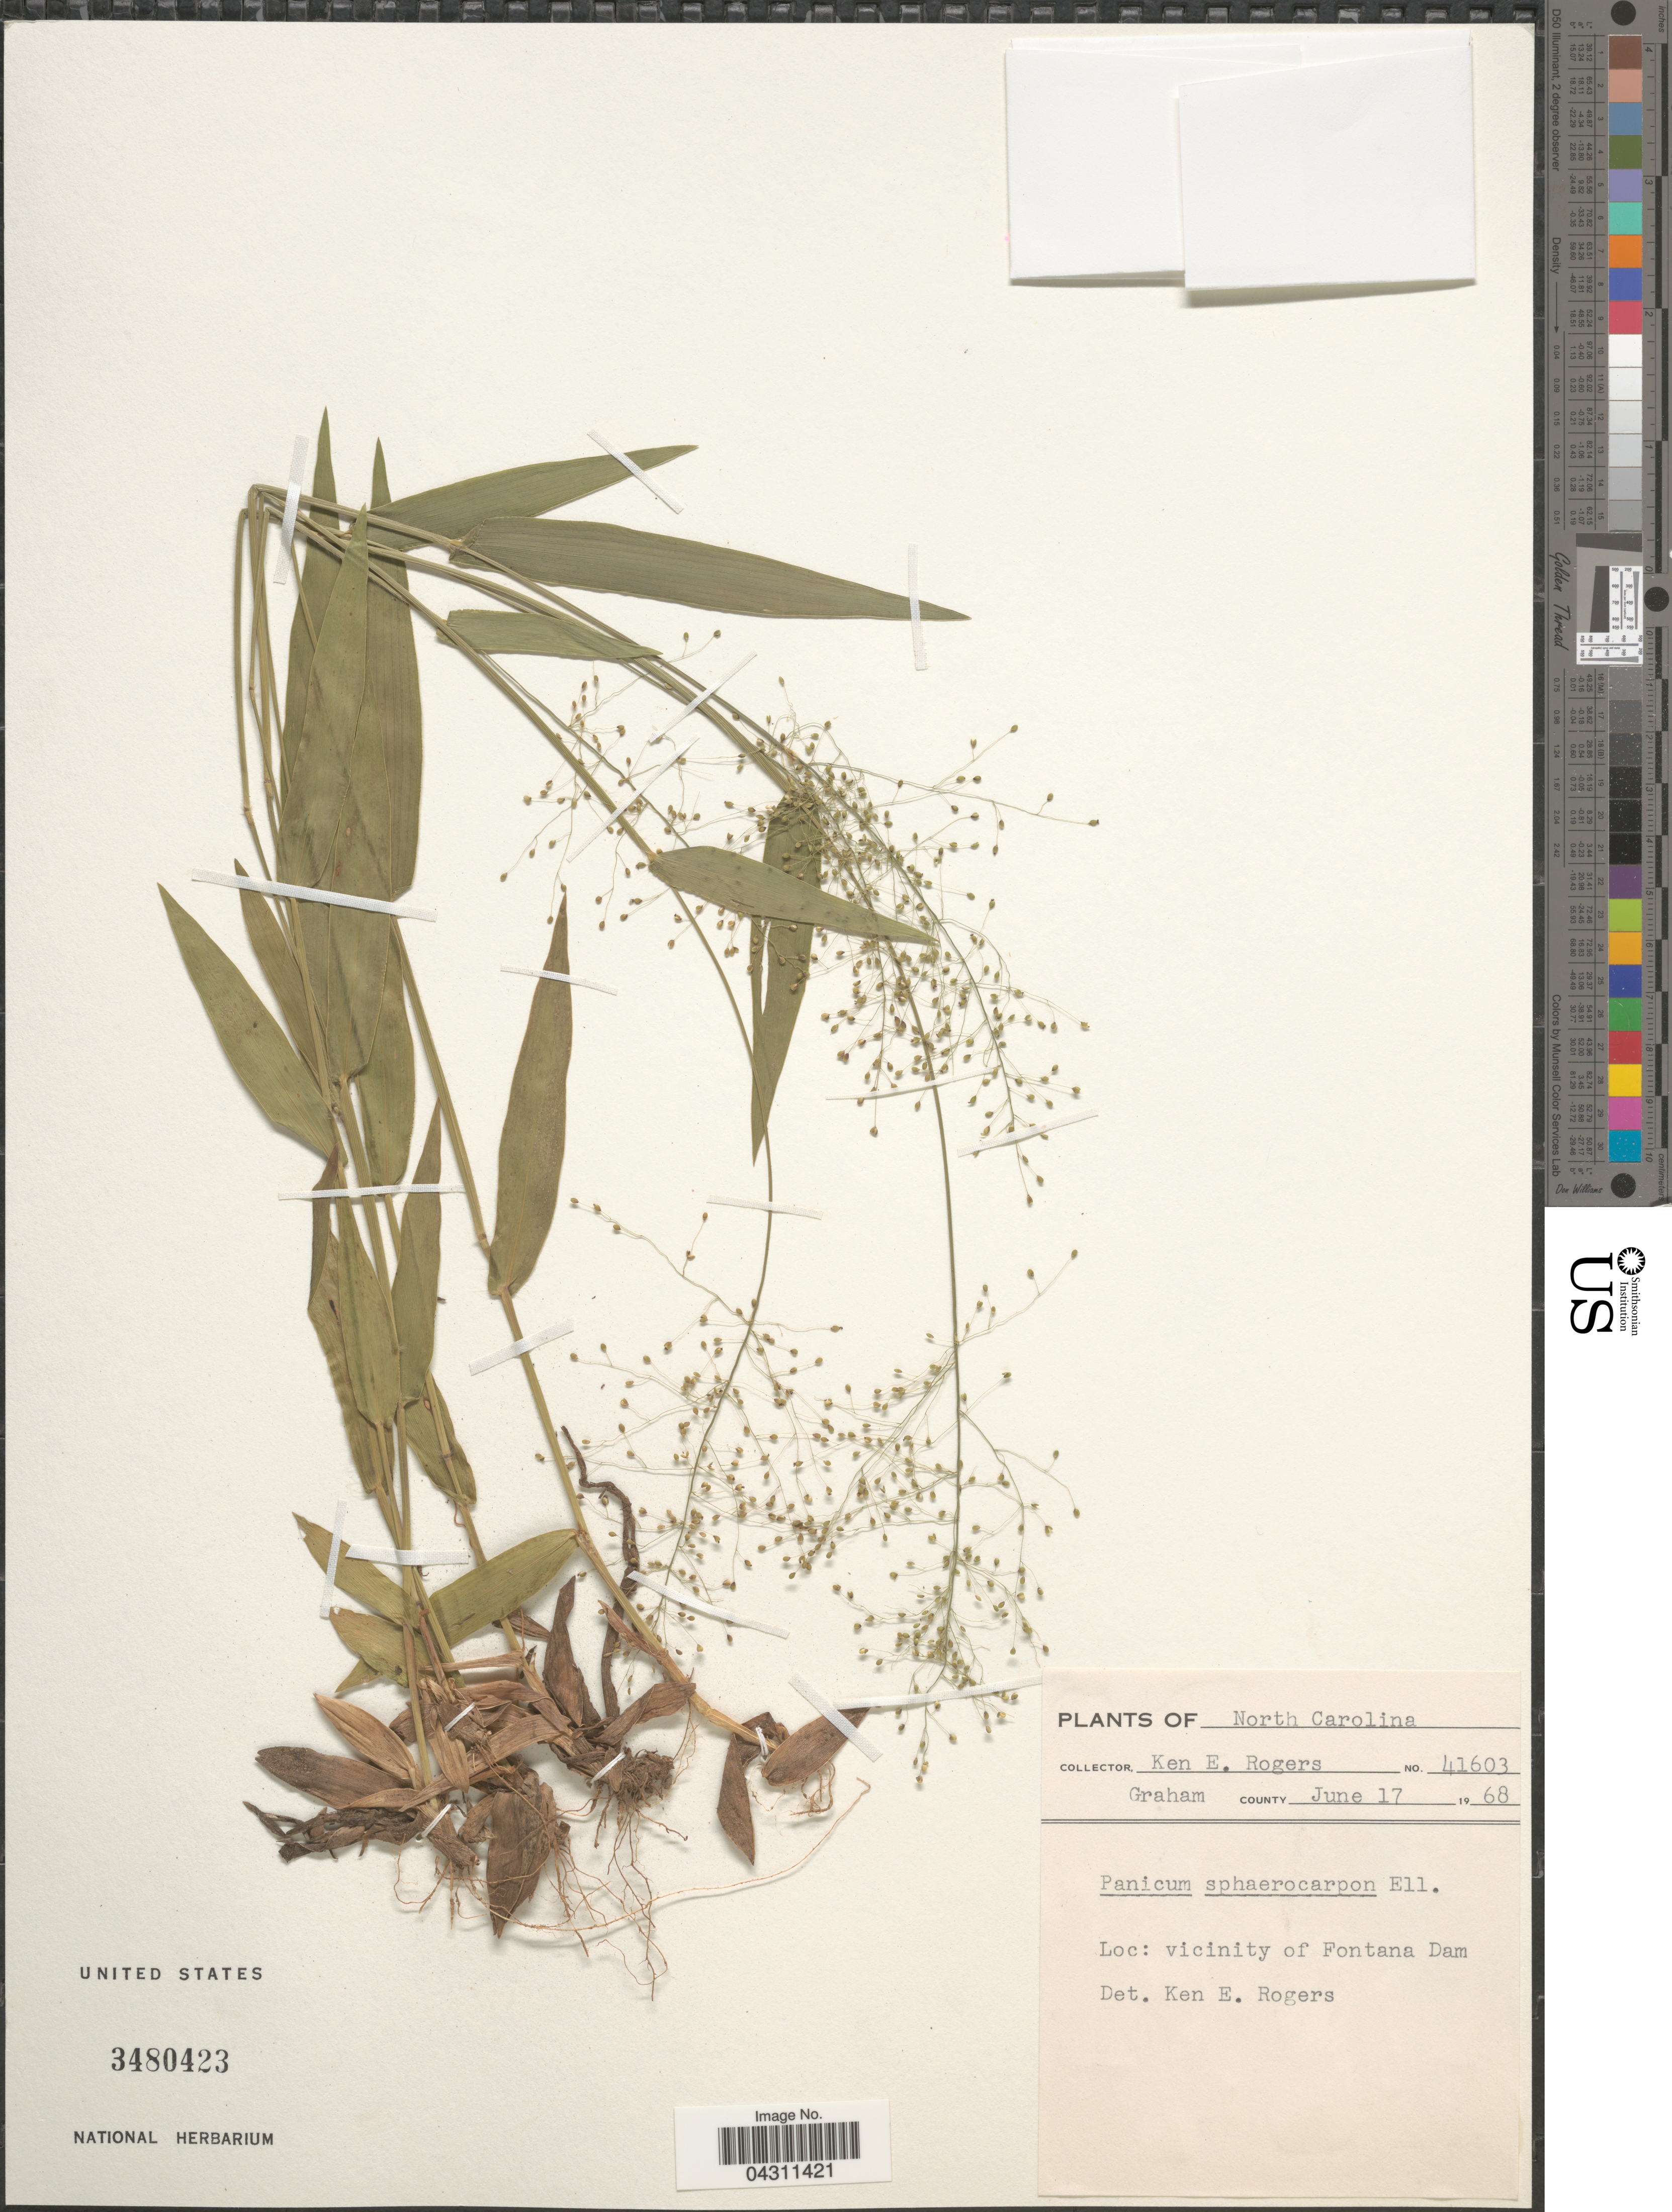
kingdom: Plantae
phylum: Tracheophyta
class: Liliopsida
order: Poales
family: Poaceae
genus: Dichanthelium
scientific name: Dichanthelium sphaerocarpon var. sphaerocarpon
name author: (Elliott) Gould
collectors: K. Rogers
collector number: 41603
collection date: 1968-06-17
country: United States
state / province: North Carolina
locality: Graham County. Vicinity of Fontana Dam.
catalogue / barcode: US 3480423